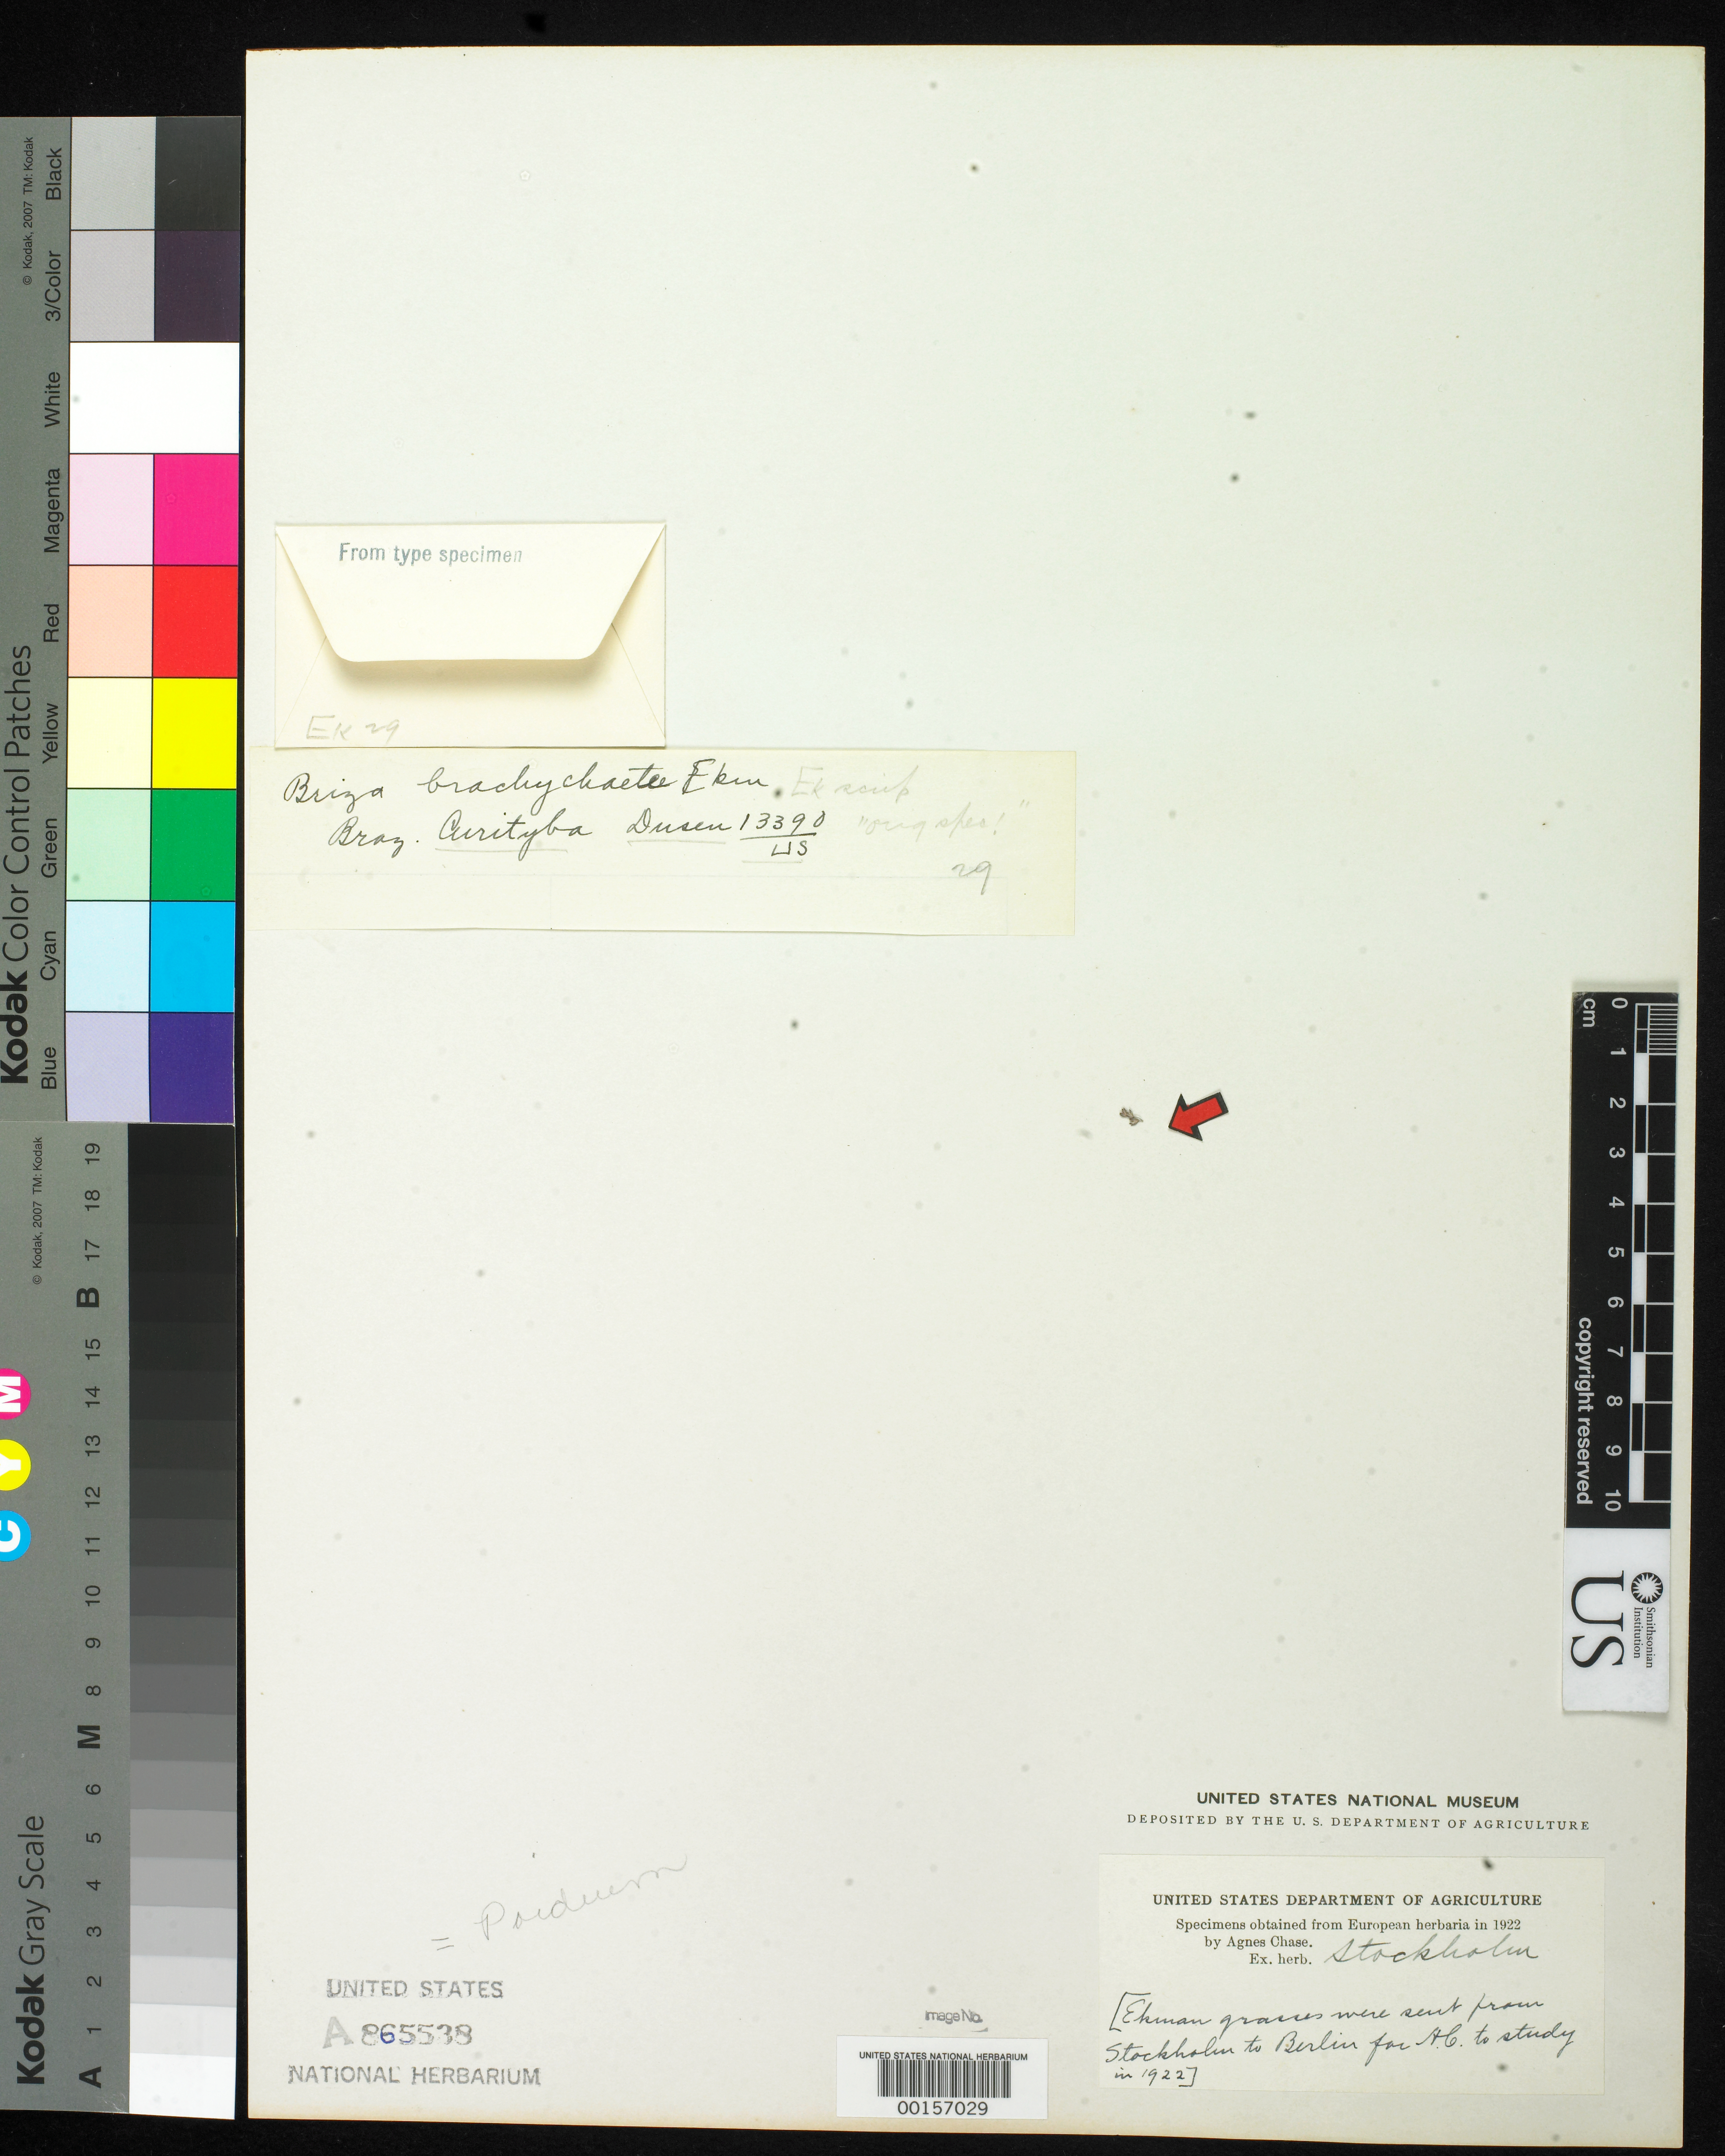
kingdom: Plantae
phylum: Tracheophyta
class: Liliopsida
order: Poales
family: Poaceae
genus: Briza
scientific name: Briza brachychaete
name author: Ekman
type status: Type Fragment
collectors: P. Dusén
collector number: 13390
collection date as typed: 15 --- 1911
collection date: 1911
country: Brazil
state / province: Paraná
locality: Curitiba, in Campo.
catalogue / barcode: US 865538A